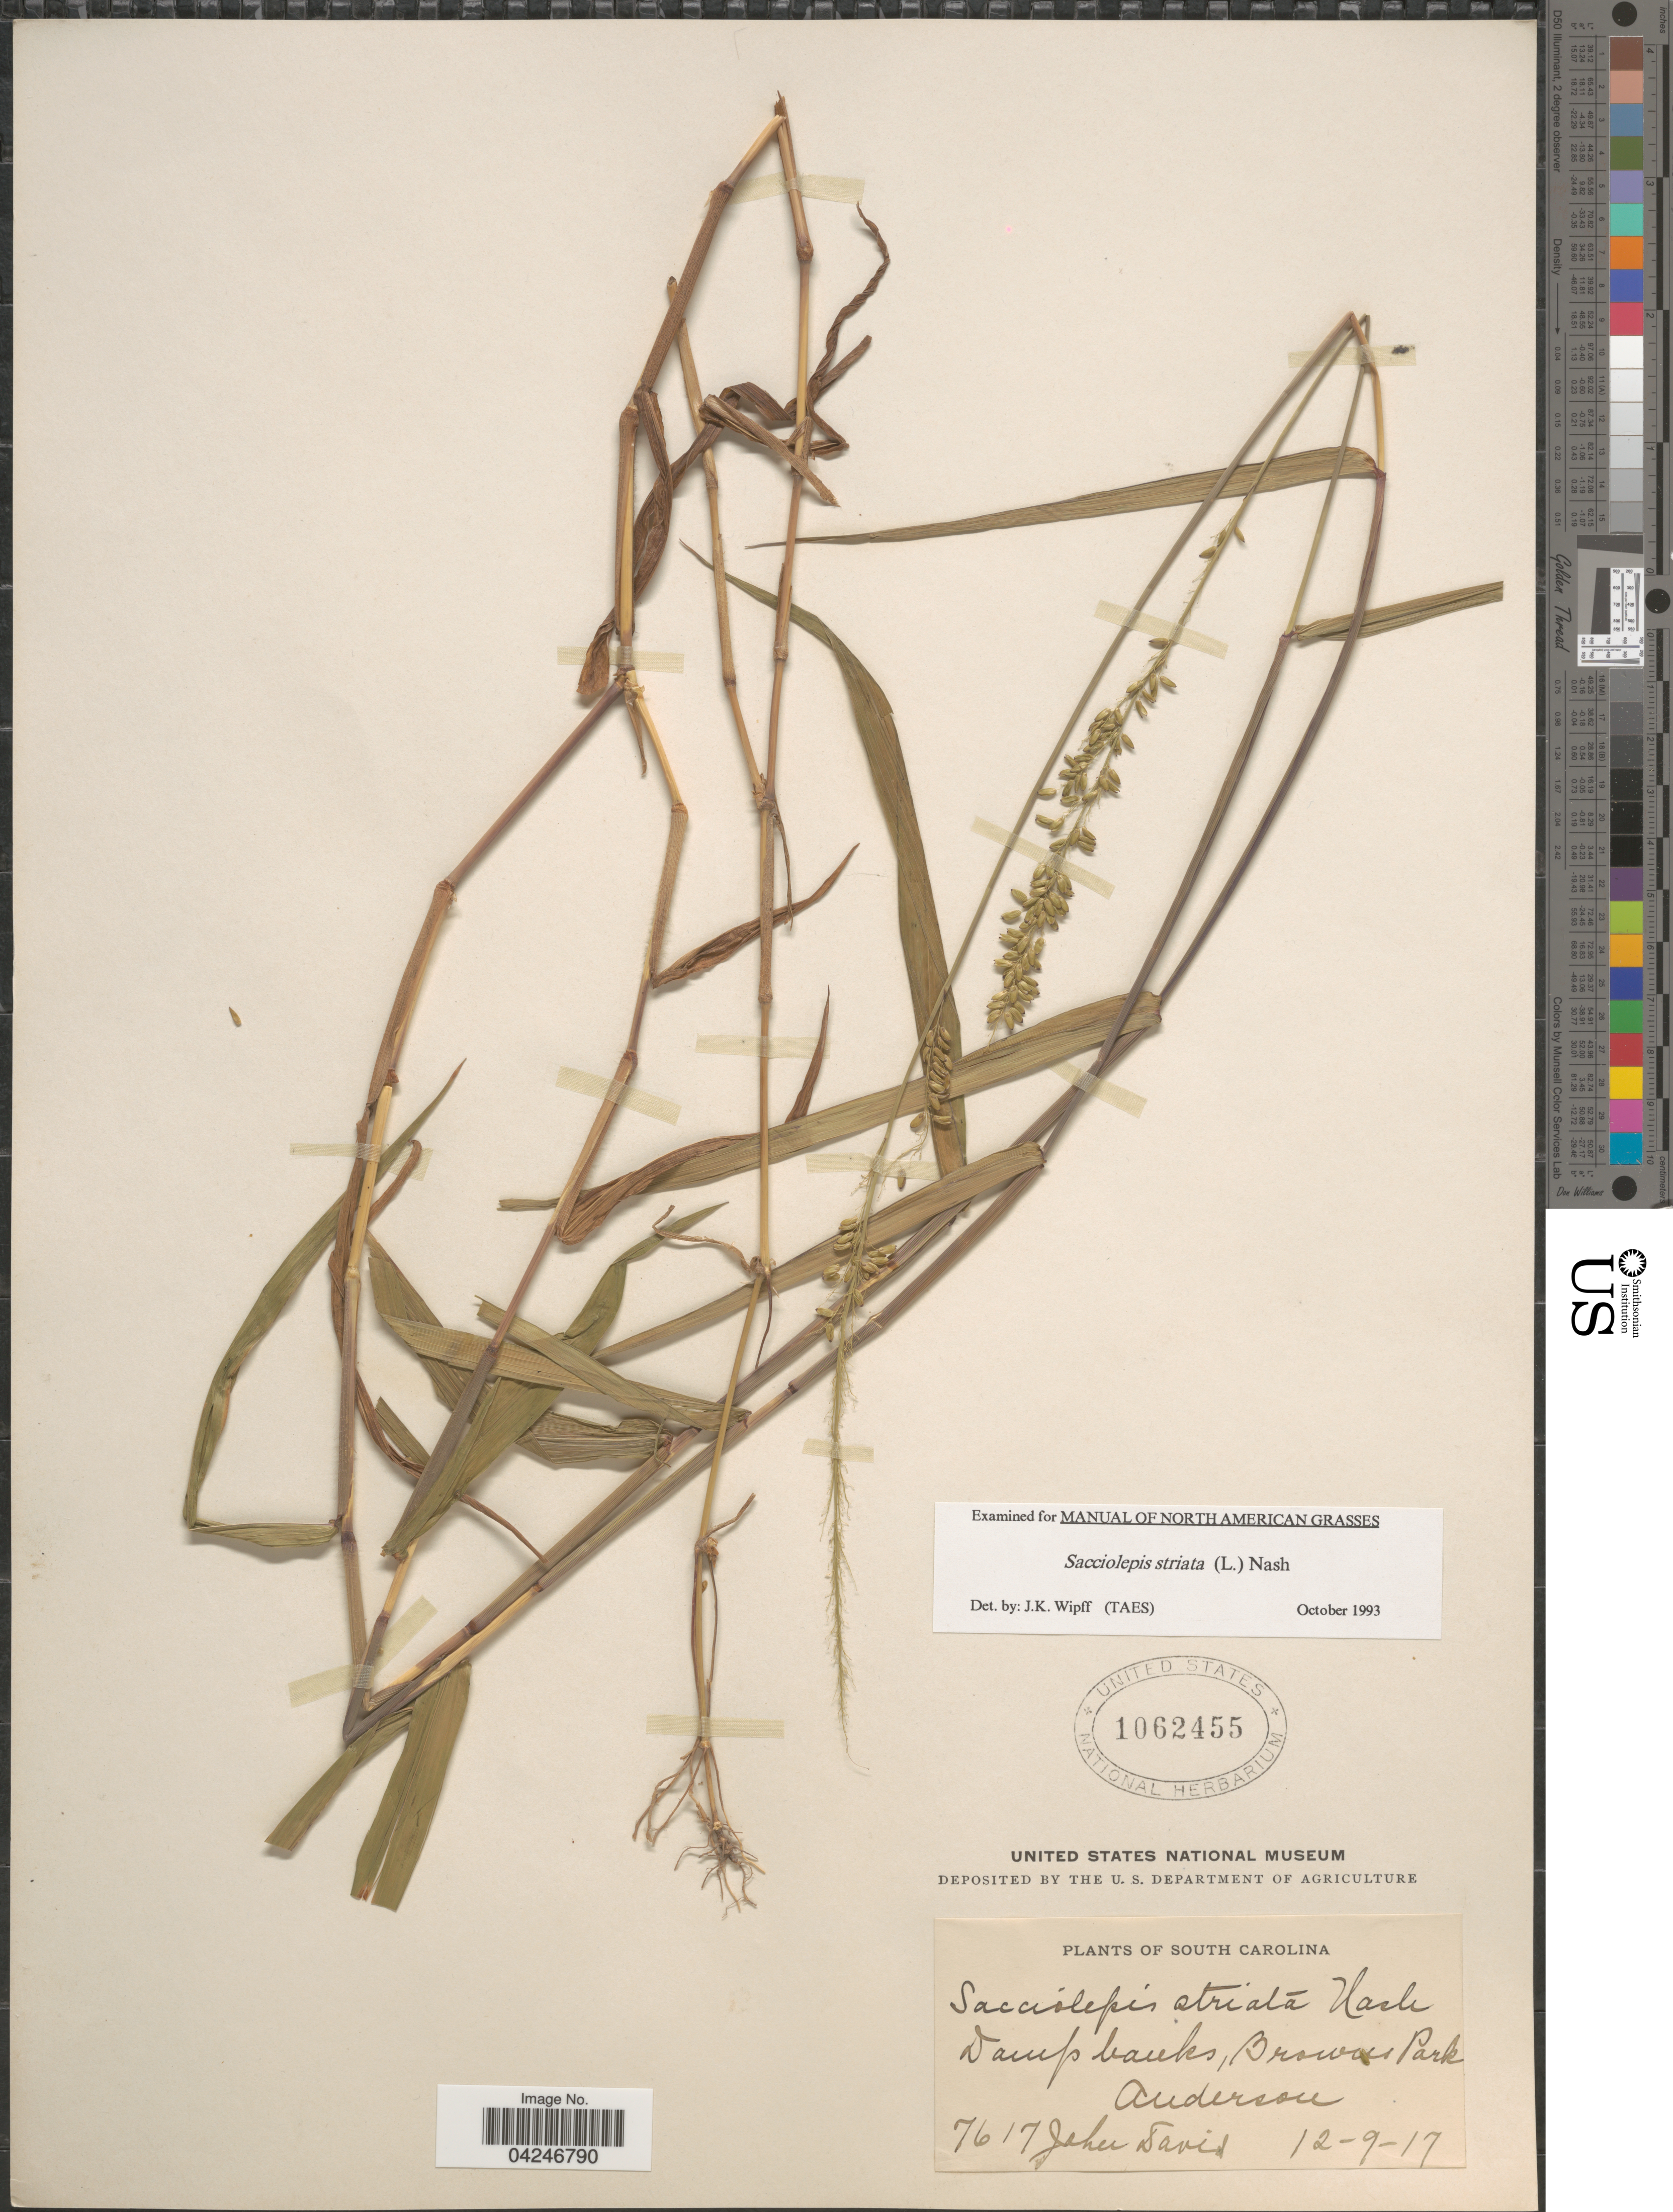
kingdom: Plantae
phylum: Tracheophyta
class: Liliopsida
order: Poales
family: Poaceae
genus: Sacciolepis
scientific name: Sacciolepis striata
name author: (L.) Nash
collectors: J. Davis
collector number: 7617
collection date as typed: Transcribed d/m/y: 9/12/17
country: United States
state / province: South Carolina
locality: Damp banks, Browns Park. Anderson.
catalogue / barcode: US 1062455